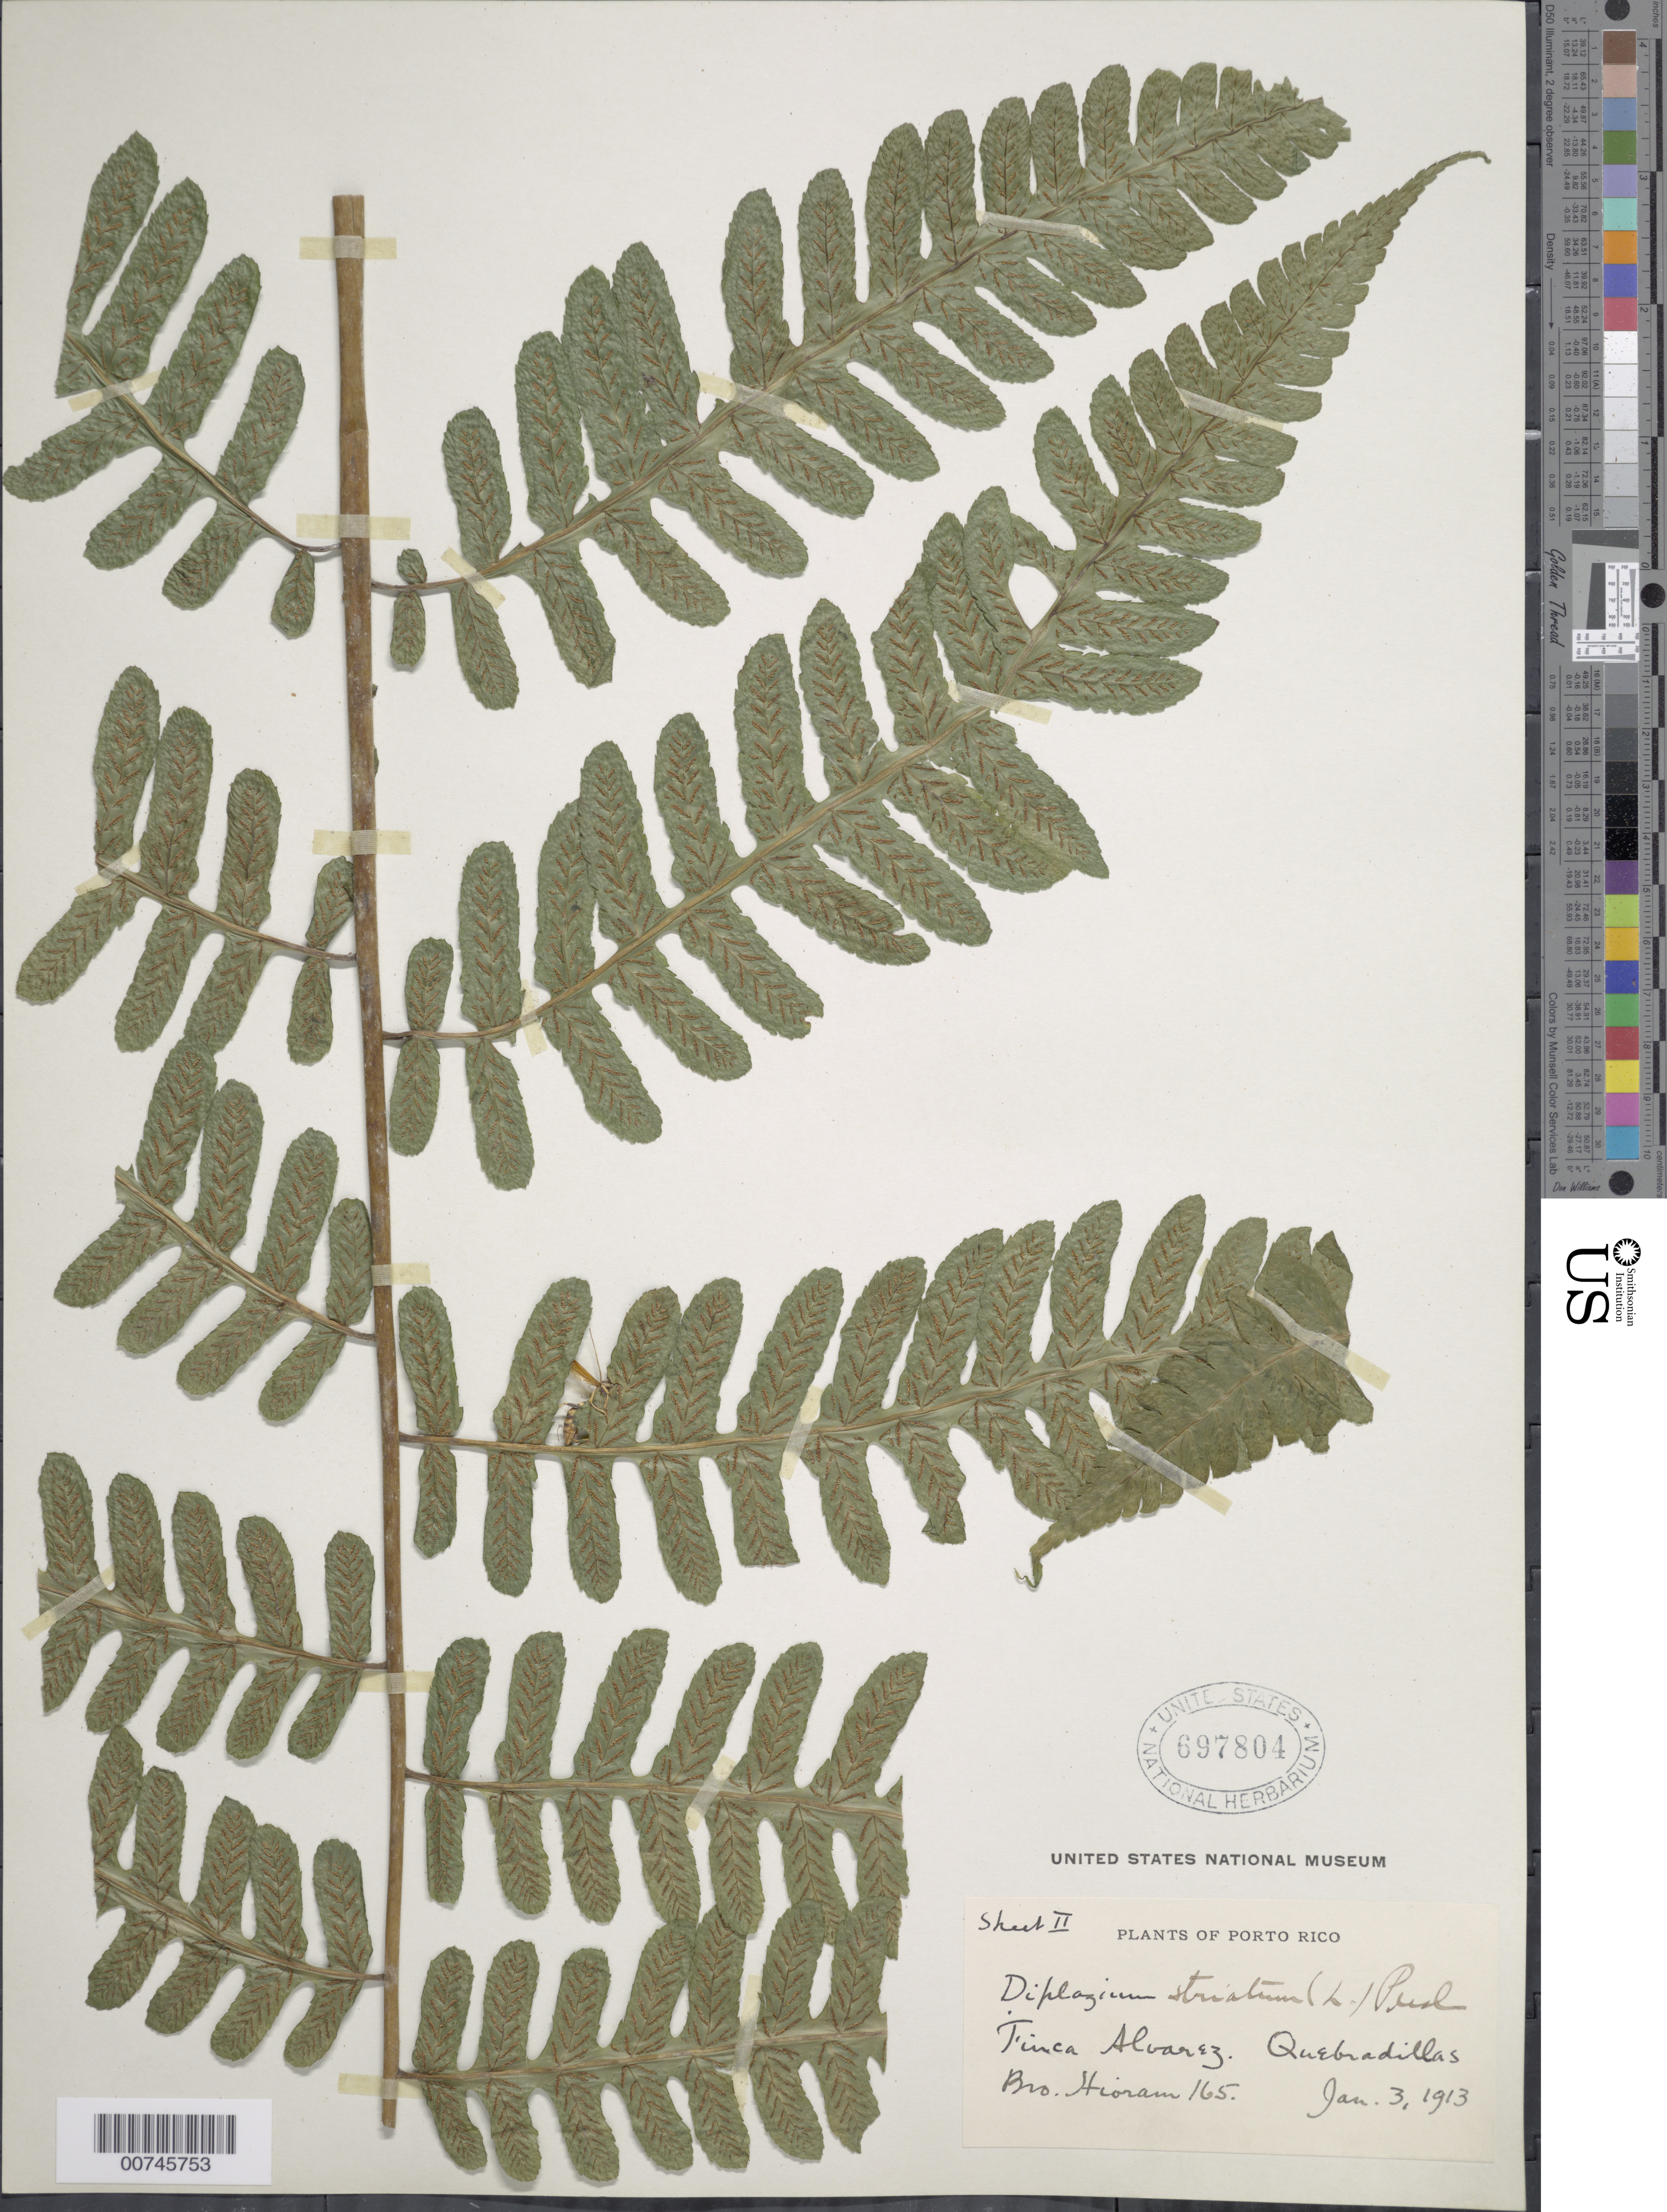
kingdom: Plantae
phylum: Tracheophyta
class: Polypodiopsida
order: Polypodiales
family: Athyriaceae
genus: Diplazium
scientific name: Diplazium striatum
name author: (L.) C. Presl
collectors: Bro. Hioram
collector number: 165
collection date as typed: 03 Jan 1913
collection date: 1913-01-03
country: Puerto Rico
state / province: Quebradillas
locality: Finca Alvarez, Quebradillas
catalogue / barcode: US 697804